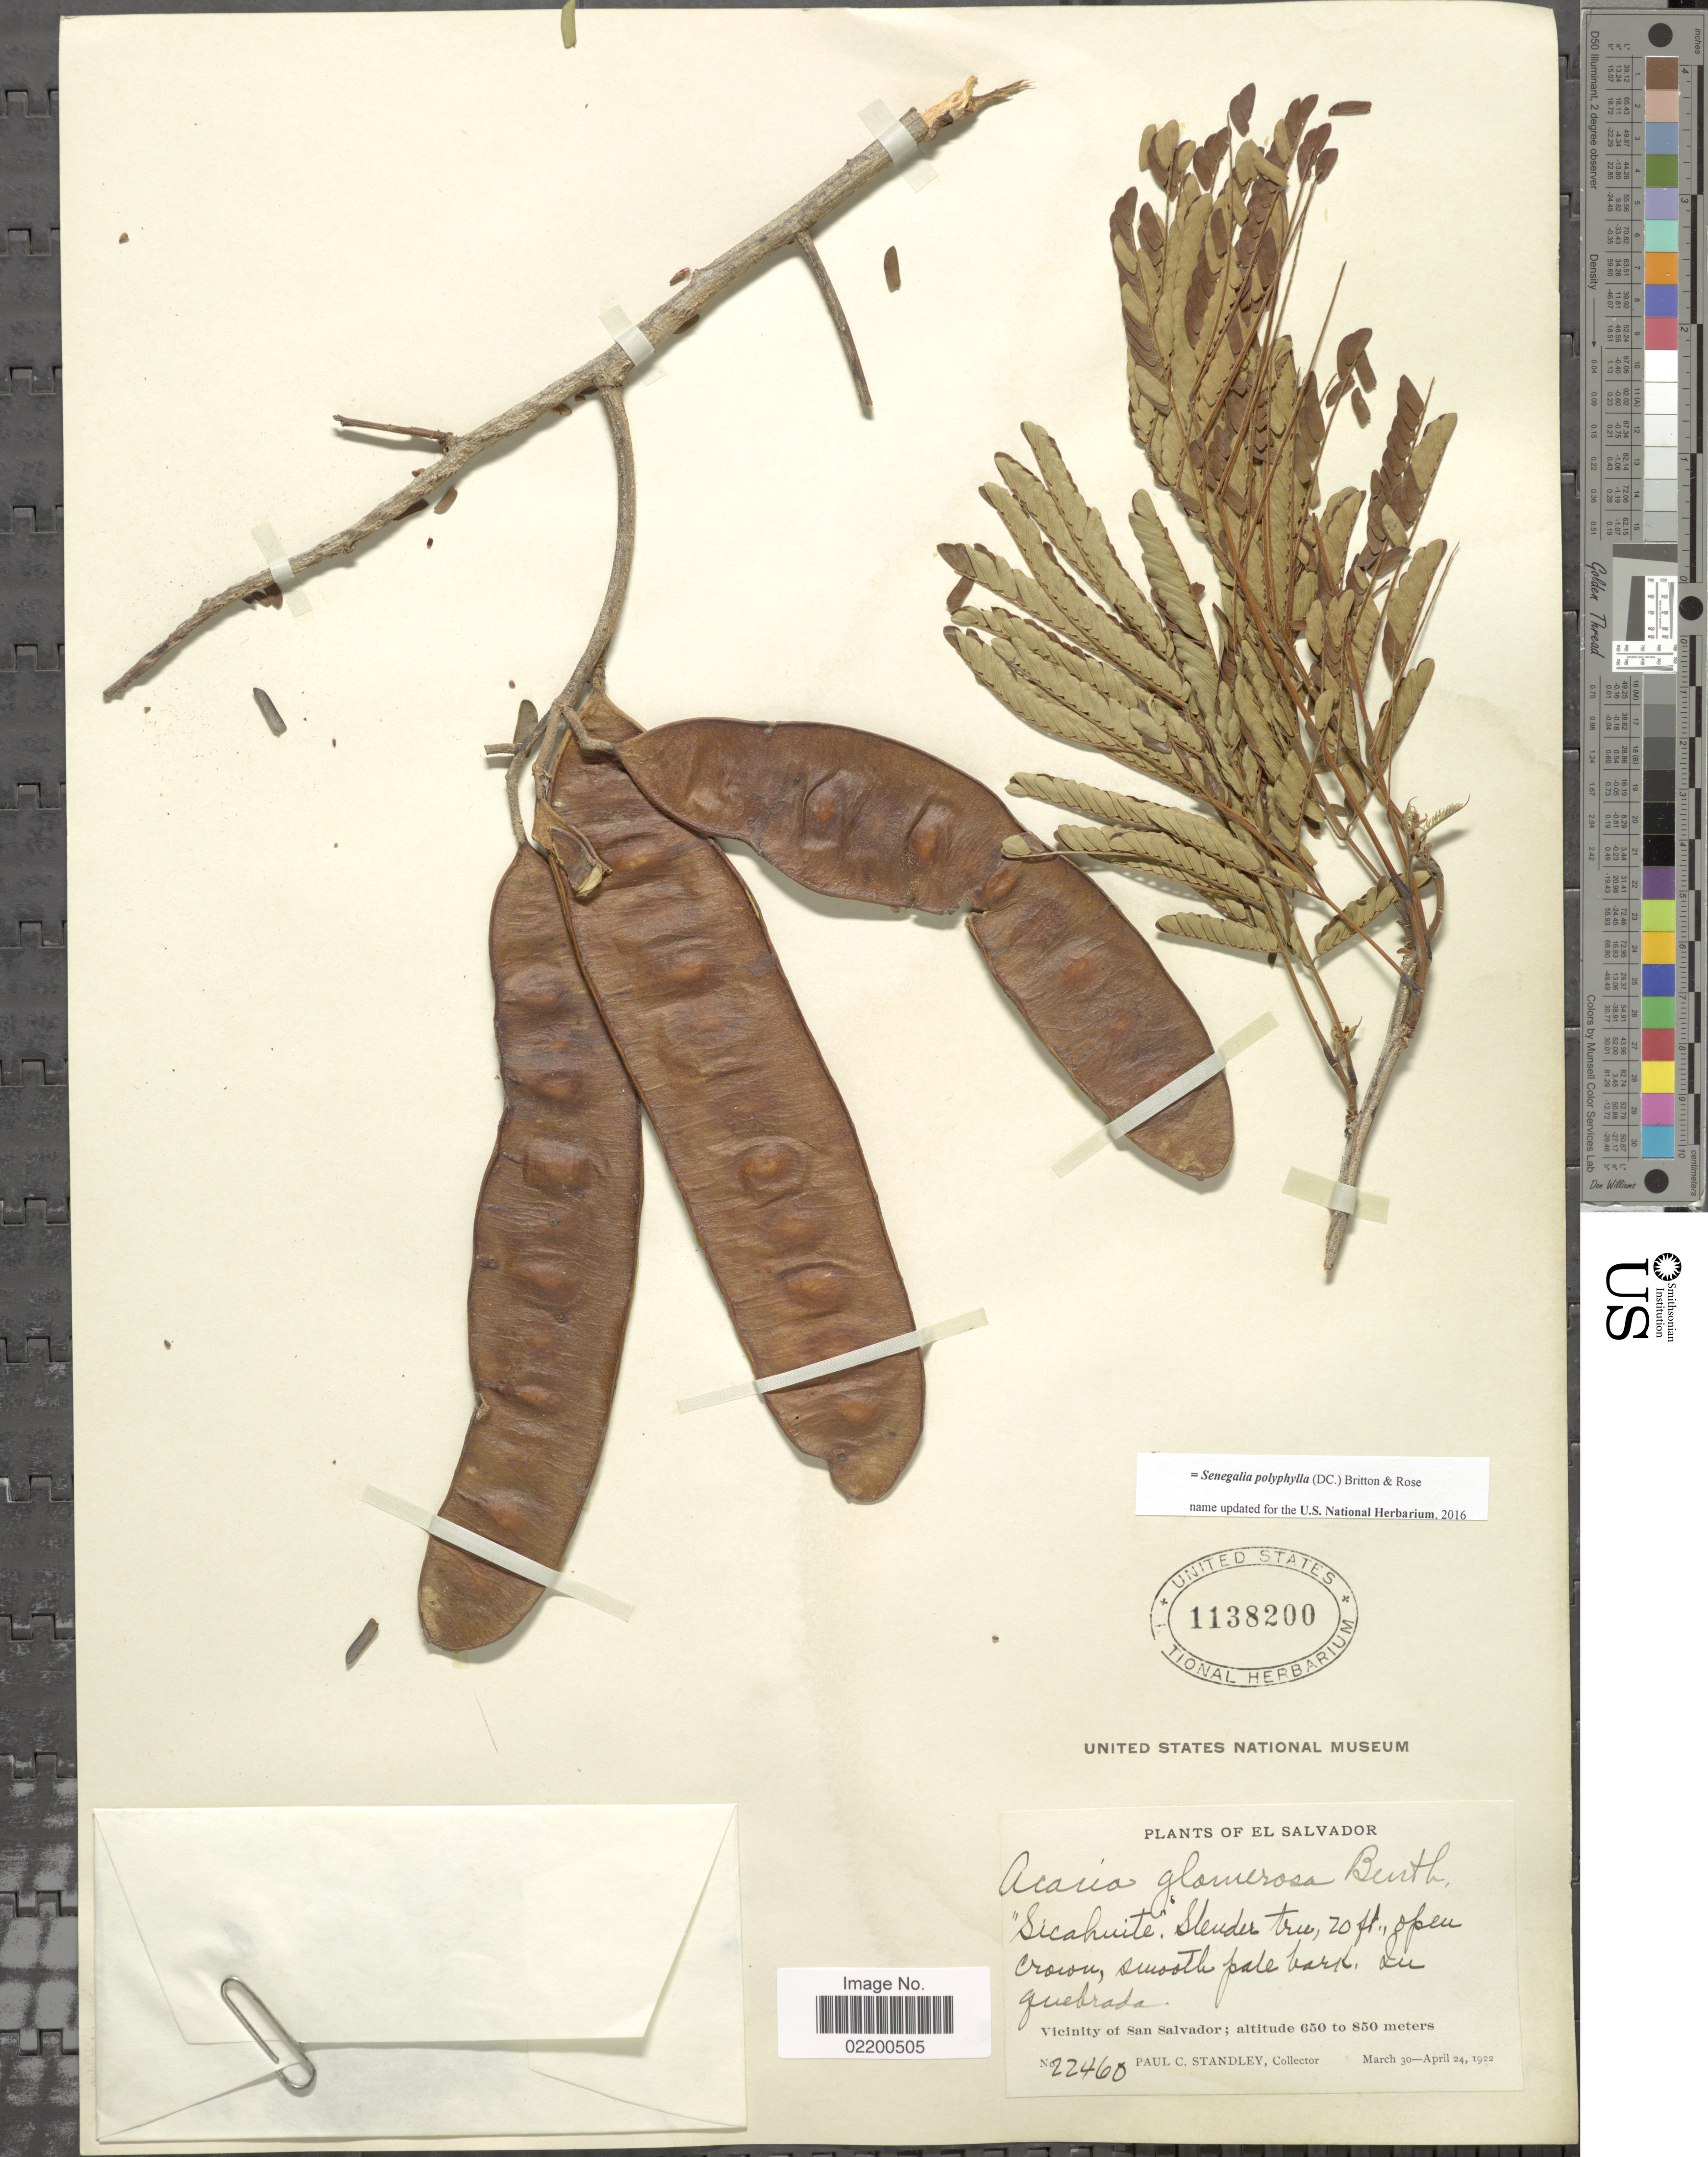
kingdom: Plantae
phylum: Tracheophyta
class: Magnoliopsida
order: Fabales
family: Fabaceae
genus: Senegalia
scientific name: Senegalia polyphylla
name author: (DC.) Britton & Rose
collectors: P. C. Standley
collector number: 22460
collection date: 1922-03-30/1922-04-24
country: El Salvador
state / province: San Salvador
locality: Vicinity of San Salvador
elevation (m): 650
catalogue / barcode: US 1138200